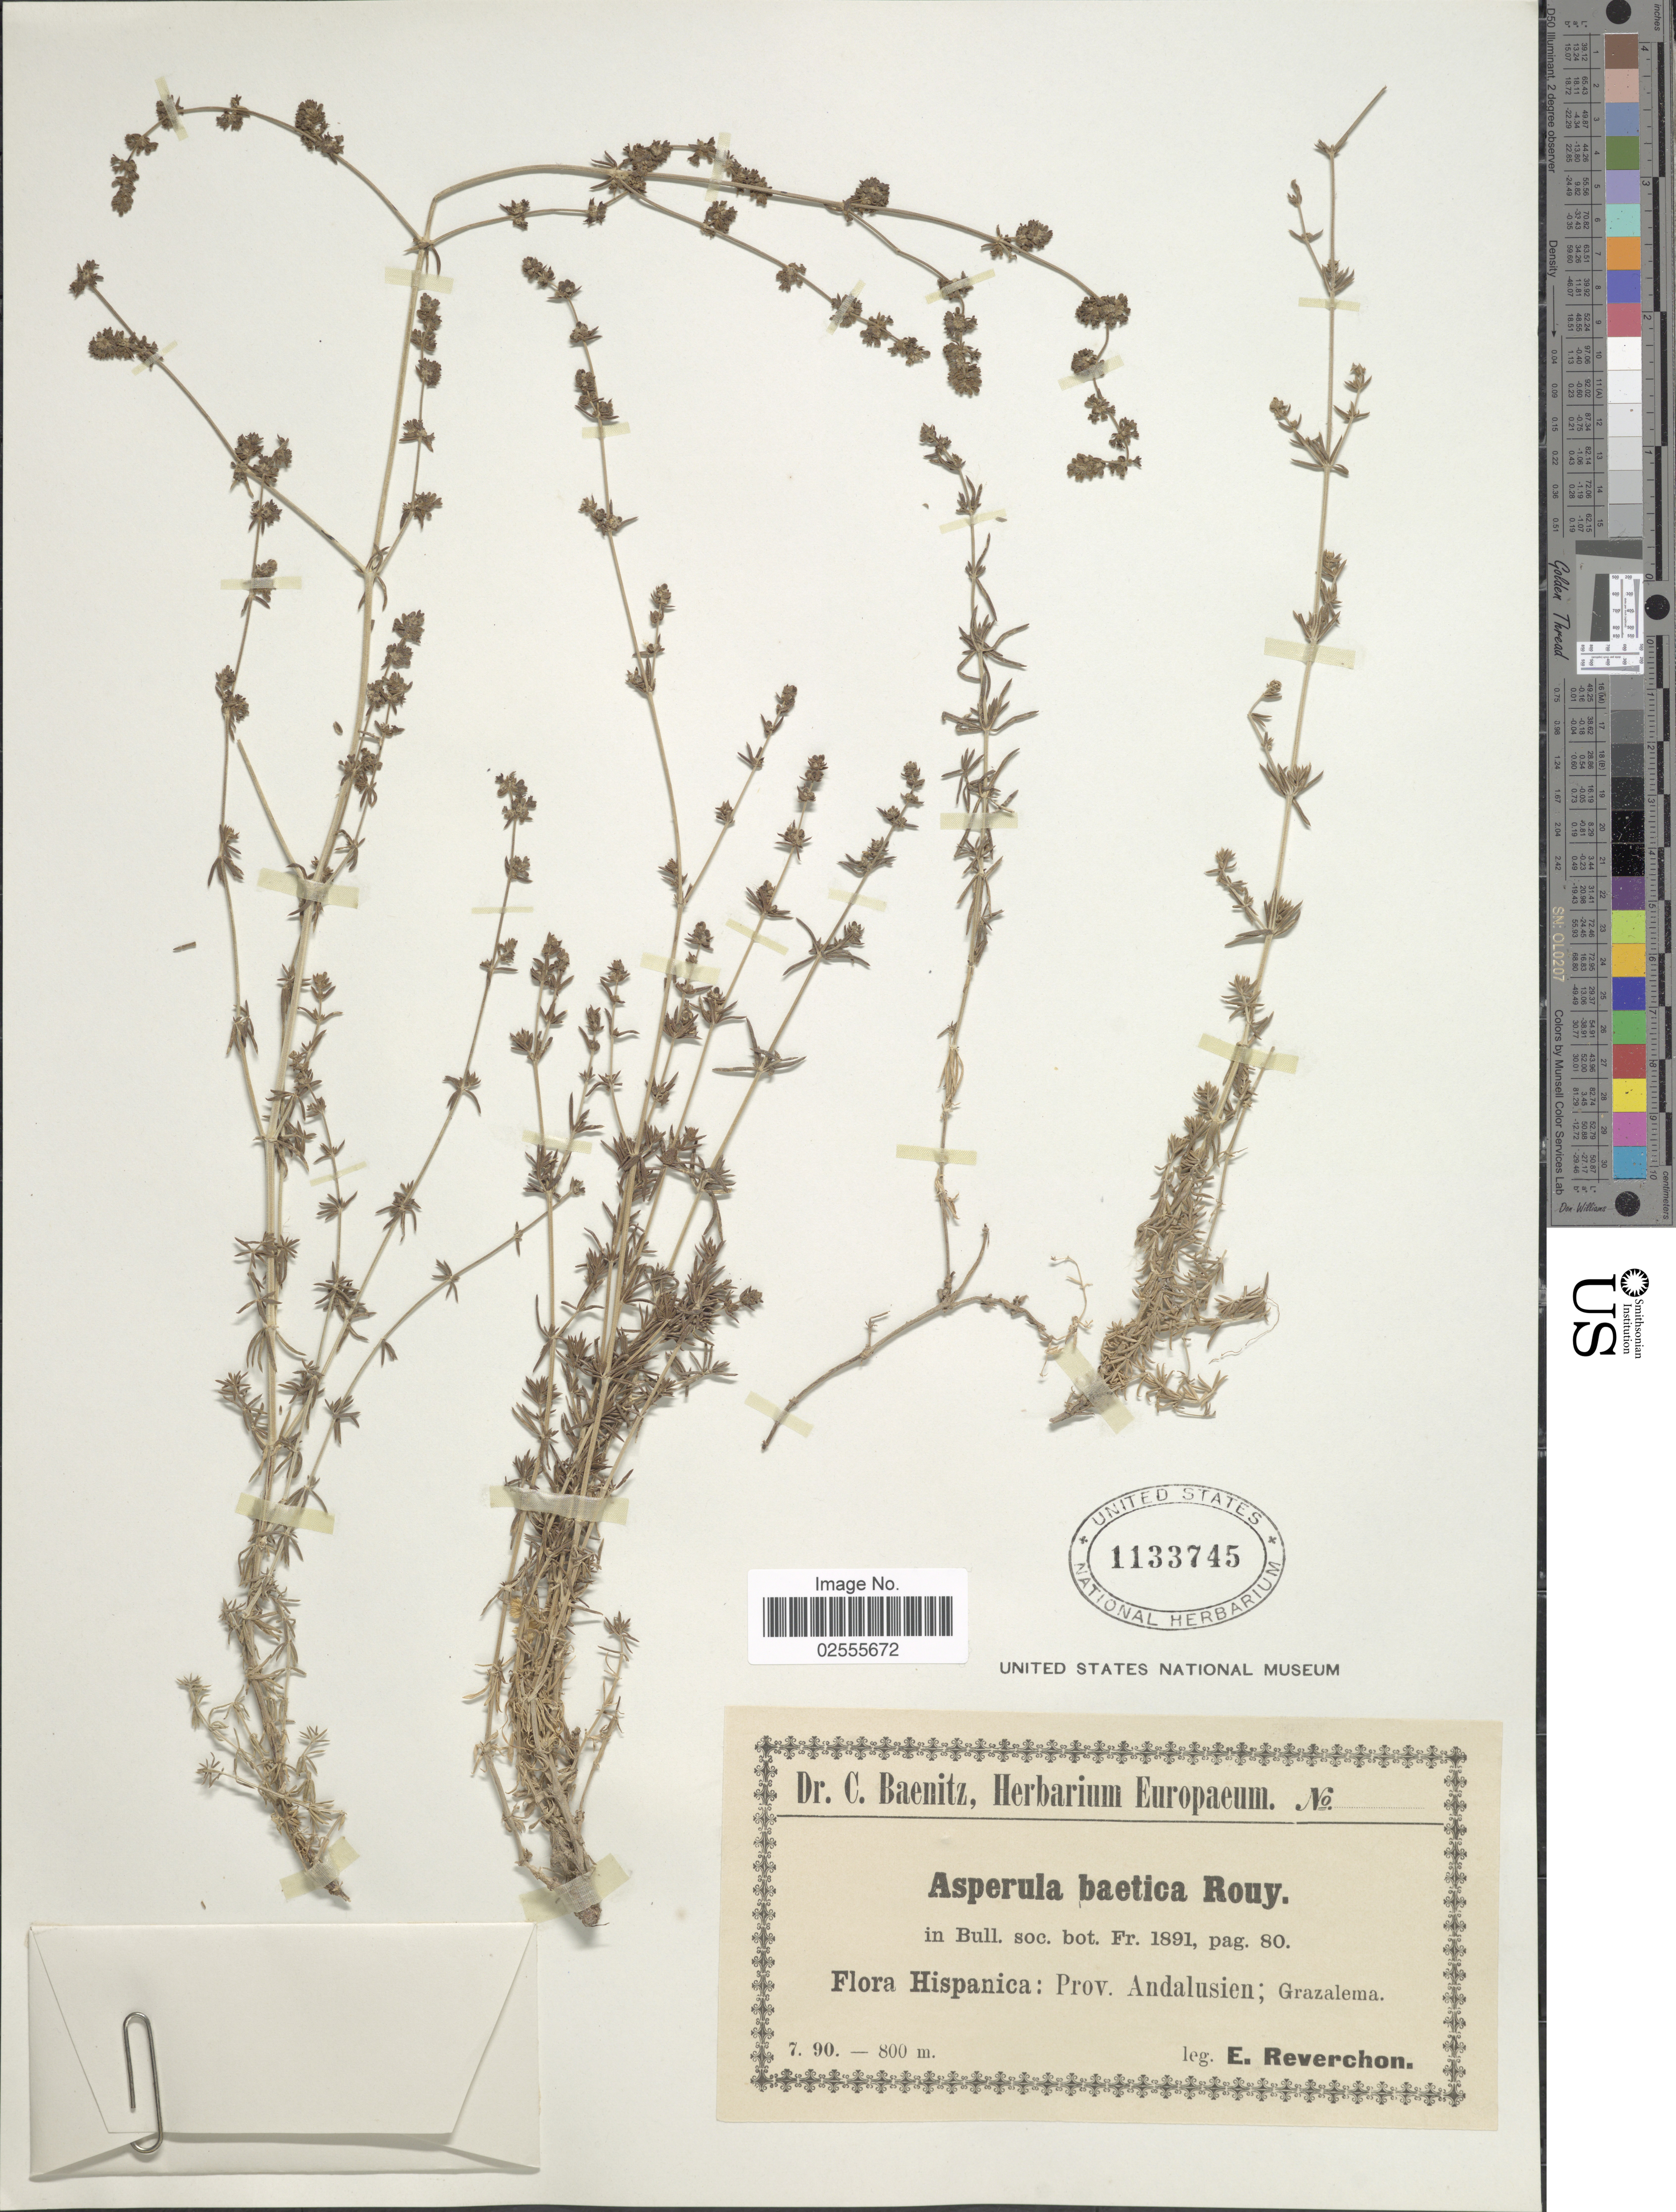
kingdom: Plantae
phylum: Tracheophyta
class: Magnoliopsida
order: Gentianales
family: Rubiaceae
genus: Asperula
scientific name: Asperula baetica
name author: Rouy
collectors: E. Reverchon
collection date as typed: Transcribed d/m/y: /7/90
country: Spain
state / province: Andalucía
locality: Hispanica: Prov. Andalusien; Grazalema.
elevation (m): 800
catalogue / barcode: US 1133745